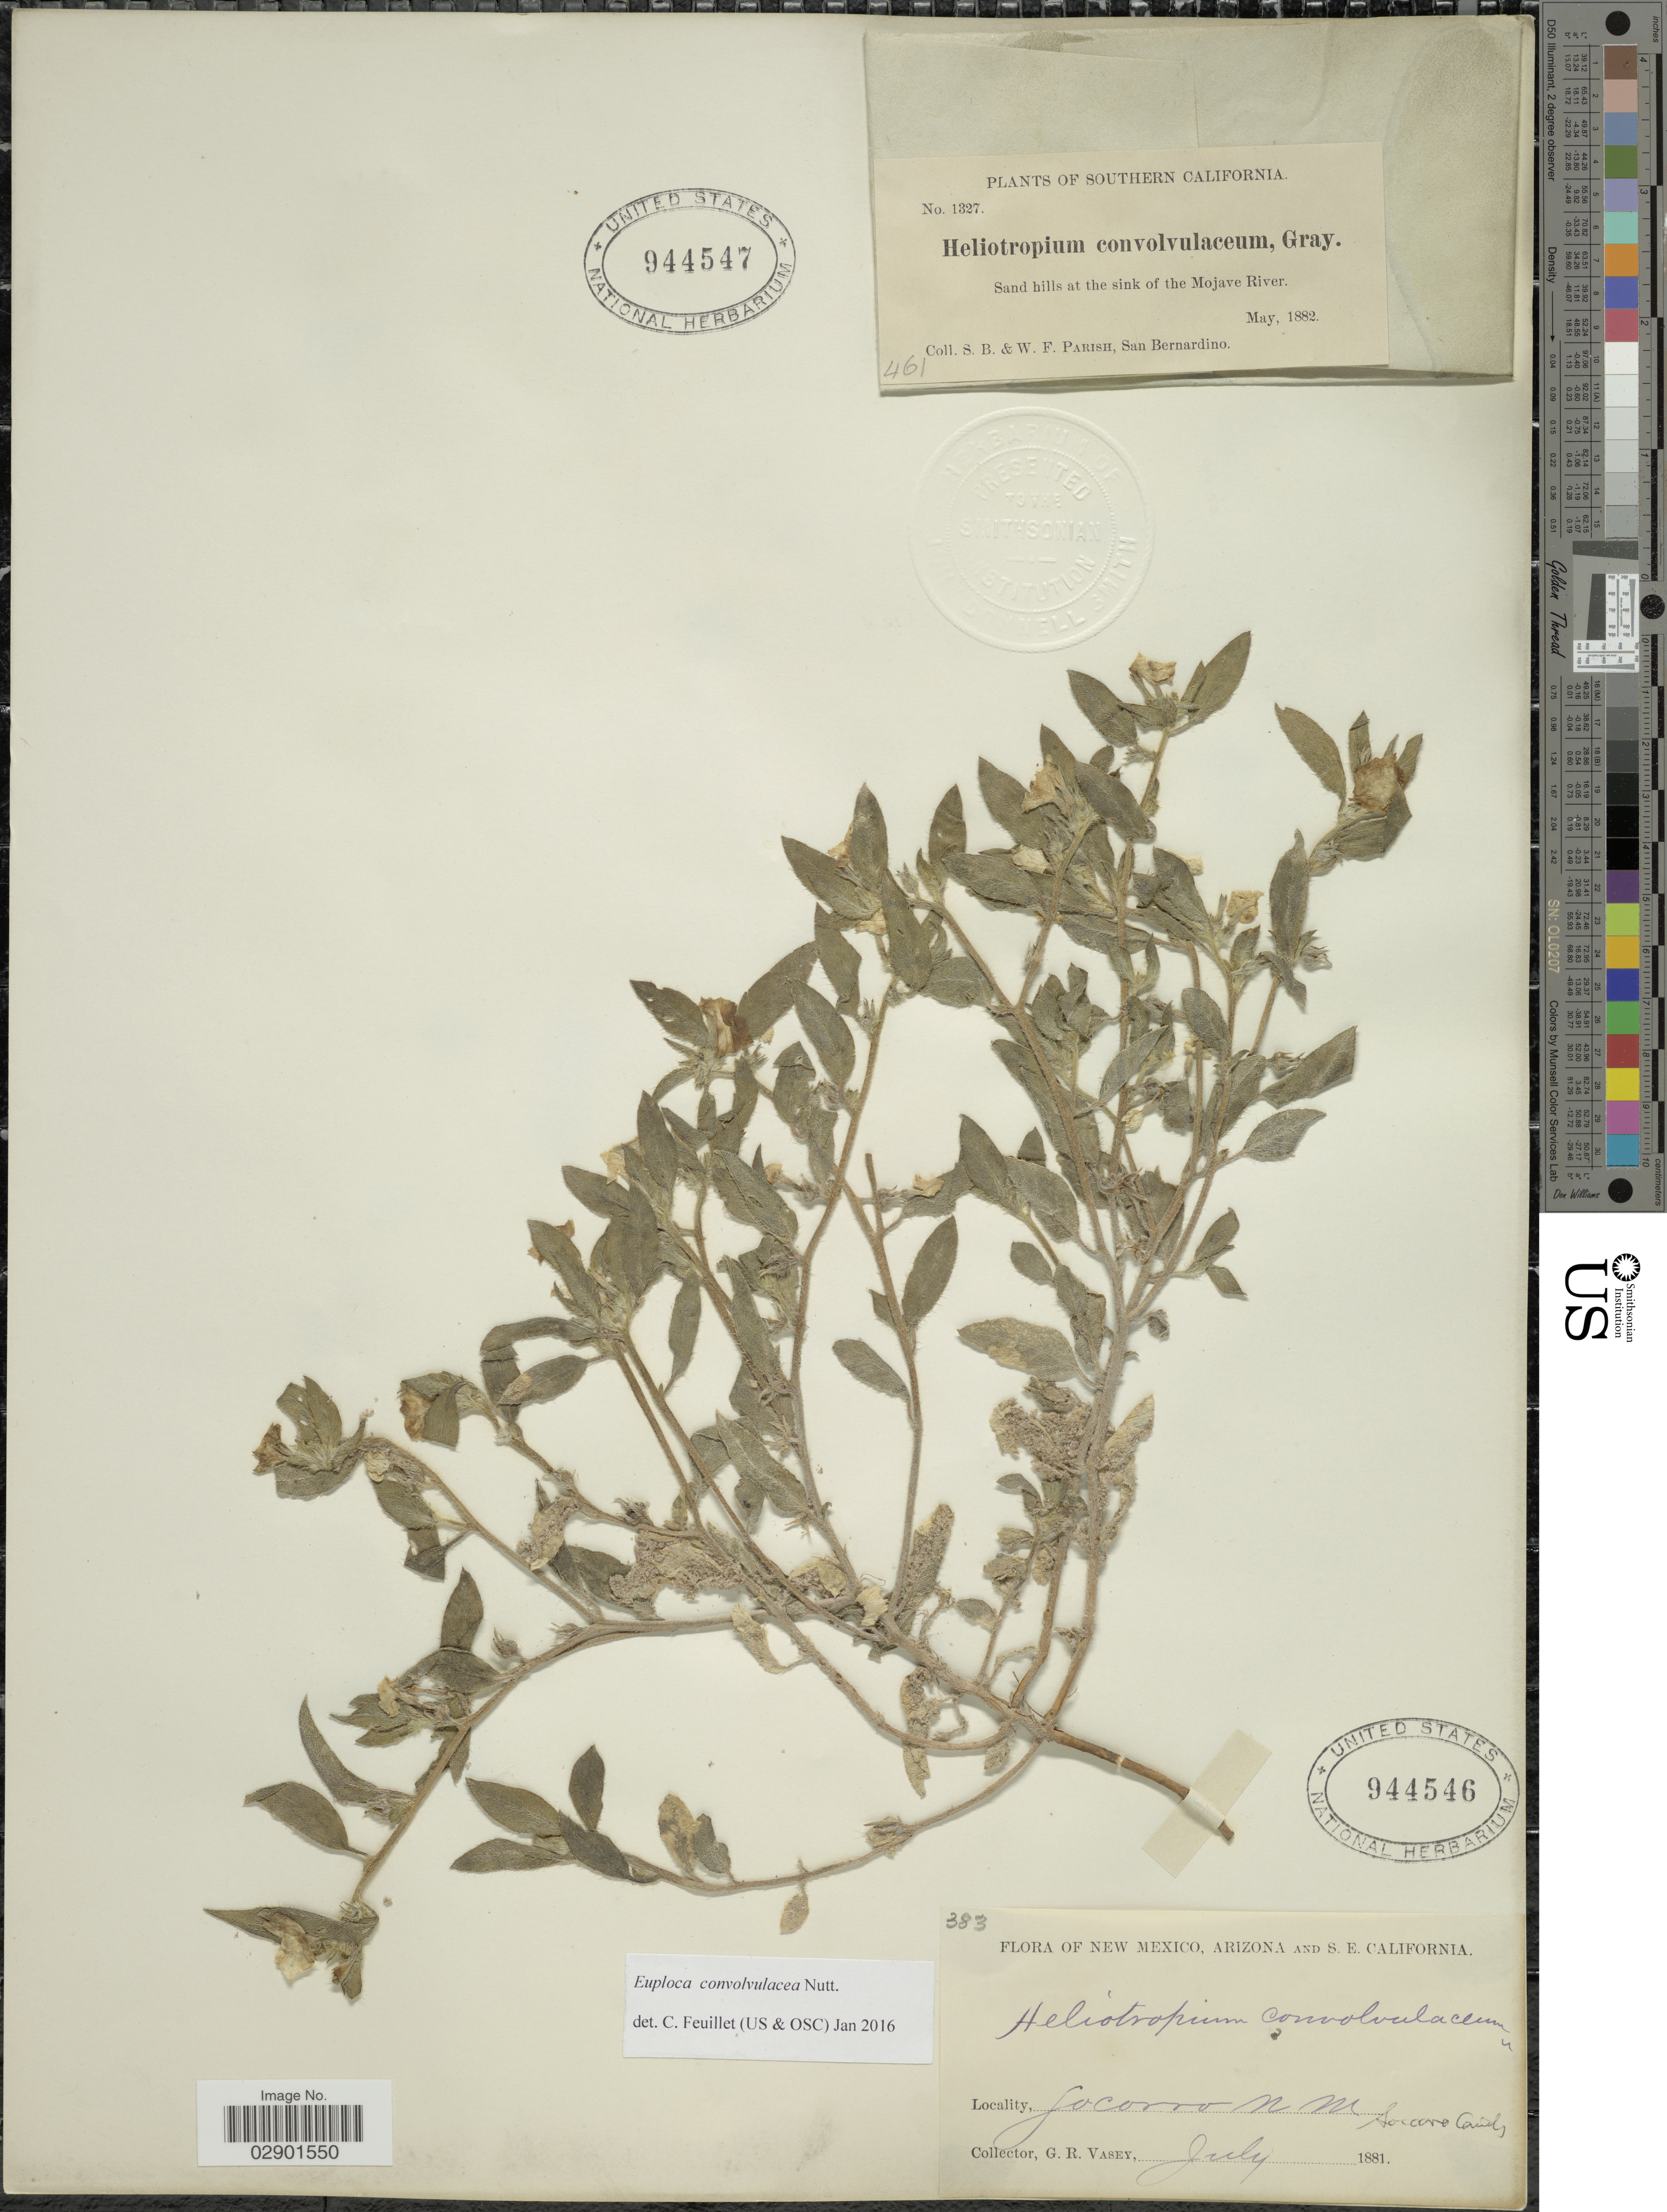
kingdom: Plantae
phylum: Tracheophyta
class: Magnoliopsida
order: Boraginales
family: Heliotropiaceae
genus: Euploca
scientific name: Euploca convolvulacea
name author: Nutt.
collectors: G. R. Vasey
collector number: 383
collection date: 1881-07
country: United States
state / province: New Mexico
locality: Socorro N M. Soccoro County.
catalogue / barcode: US 944546